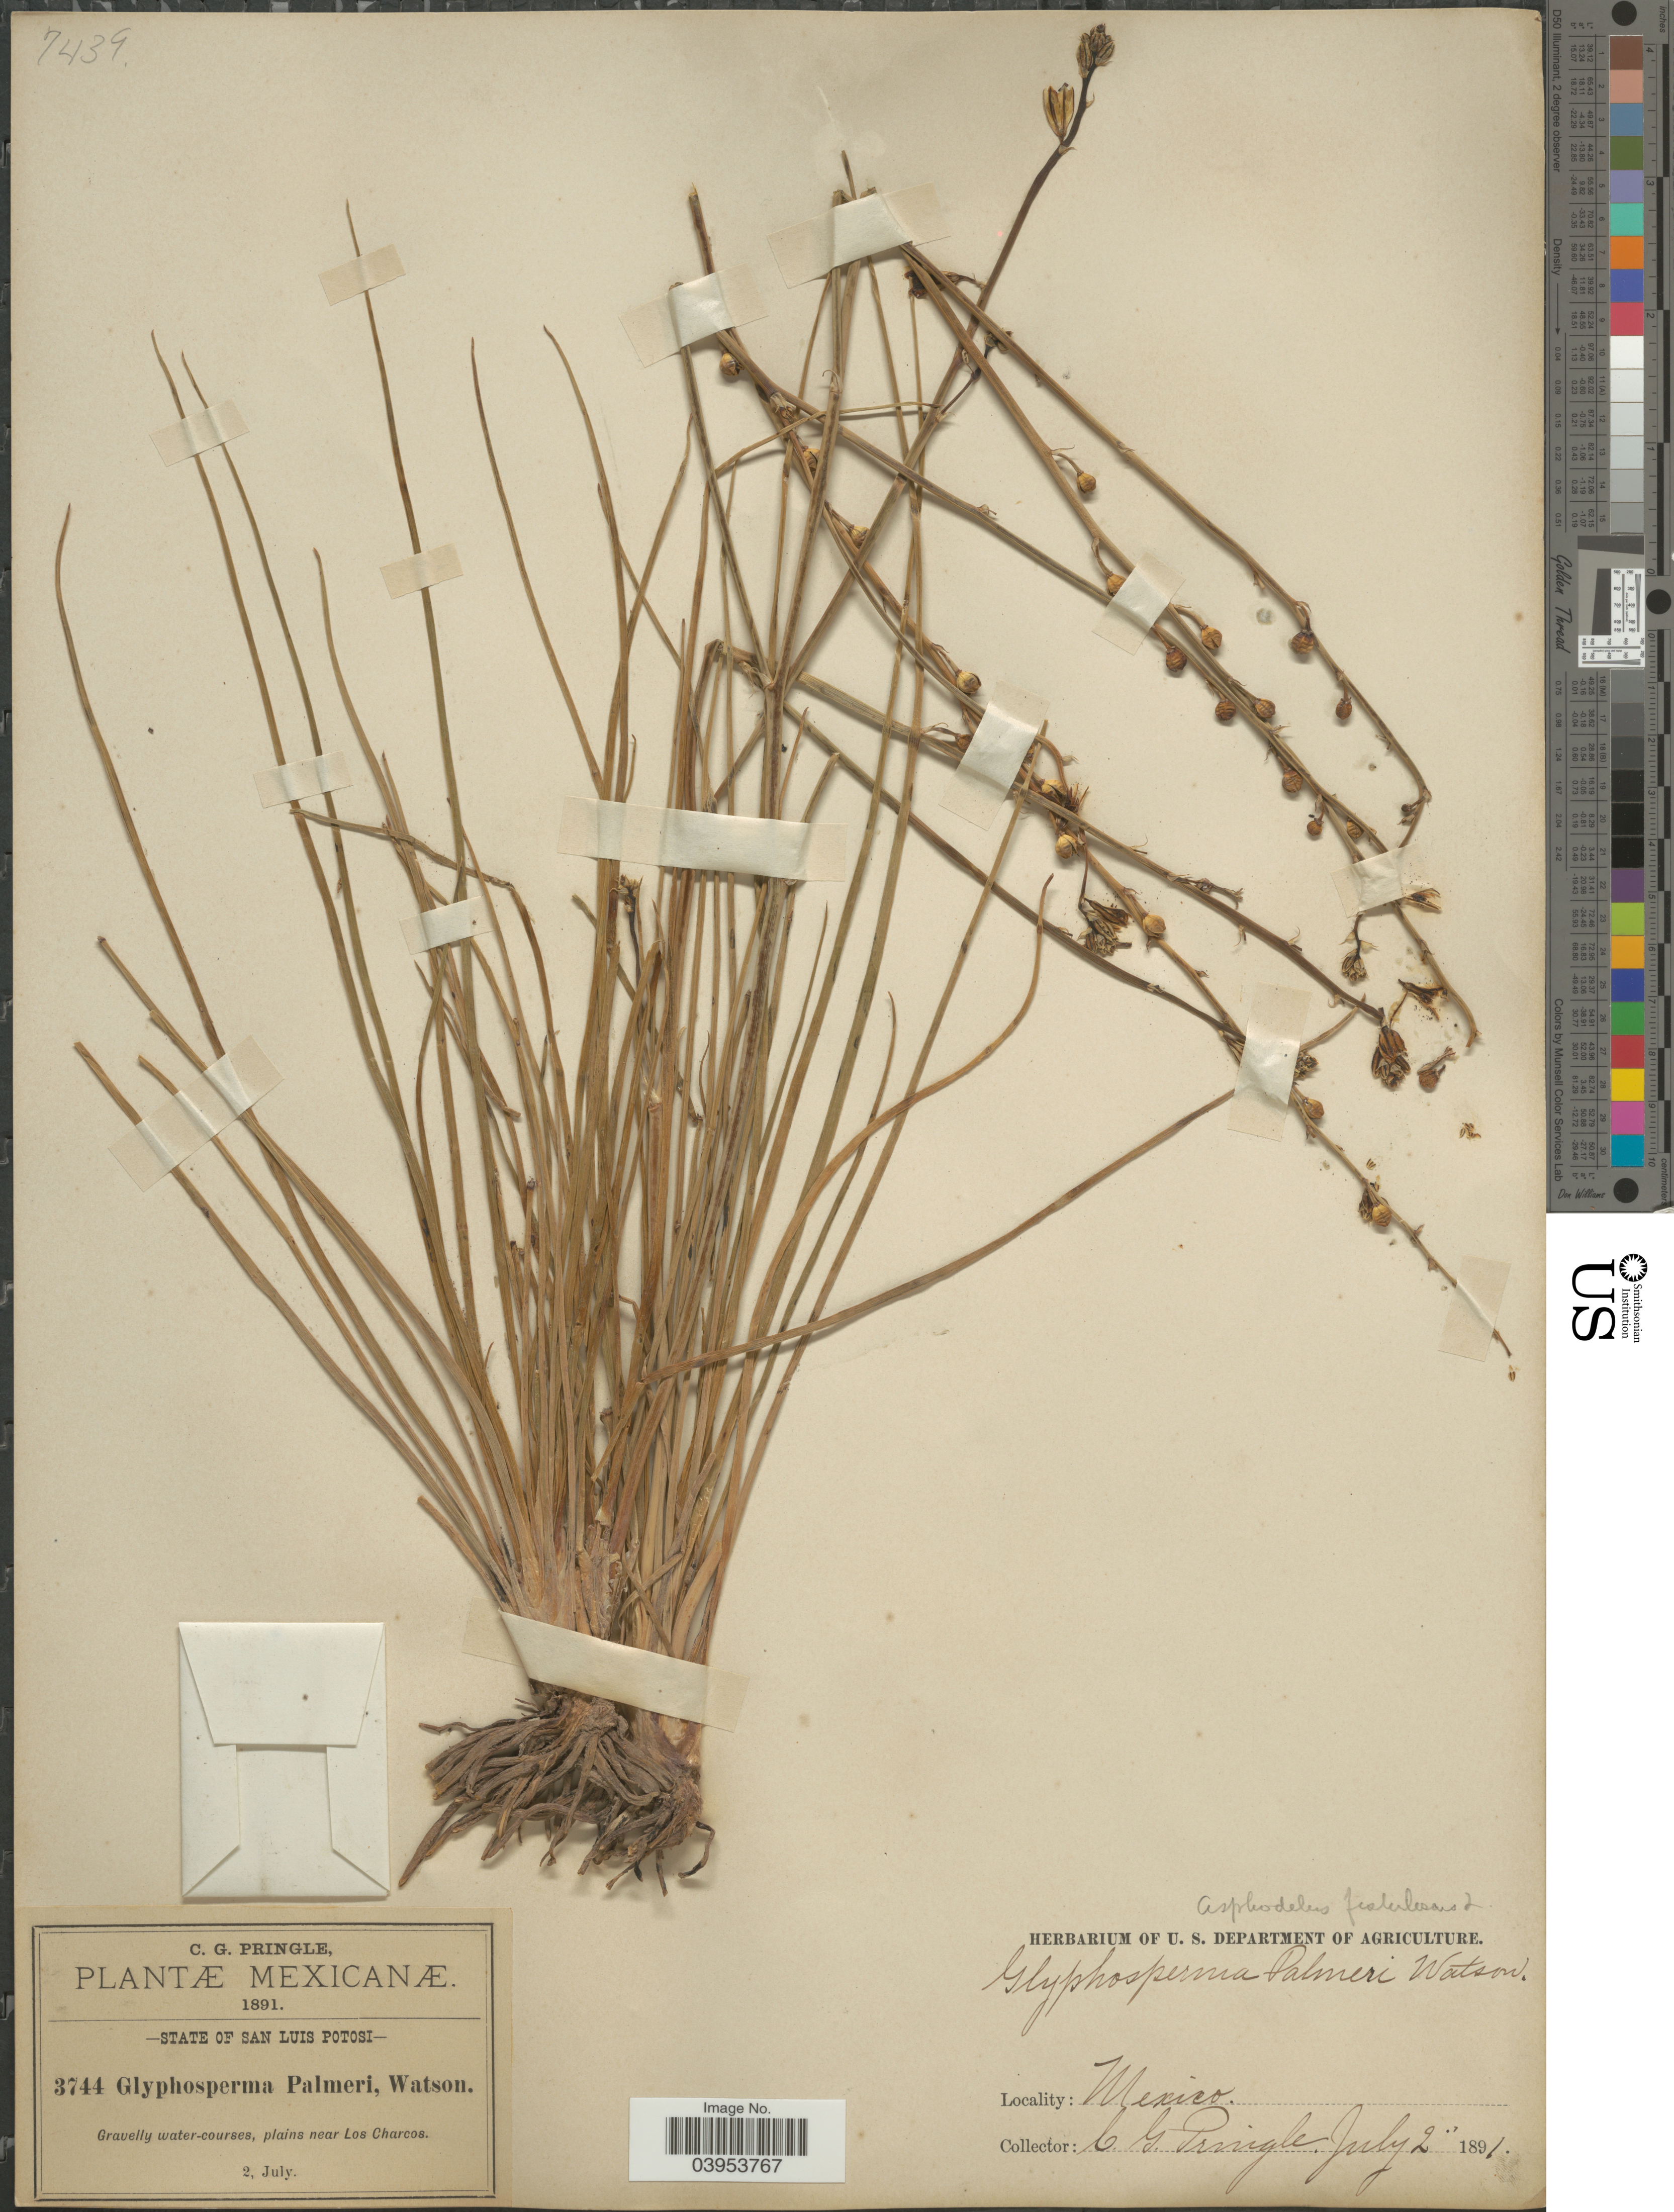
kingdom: Plantae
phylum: Tracheophyta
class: Liliopsida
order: Asparagales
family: Asphodelaceae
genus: Asphodelus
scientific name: Asphodelus fistulosus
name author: L.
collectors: C. G. Pringle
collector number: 3744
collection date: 1891-07-02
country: Mexico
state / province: San Luis Potosí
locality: Plains near Los Charcos.